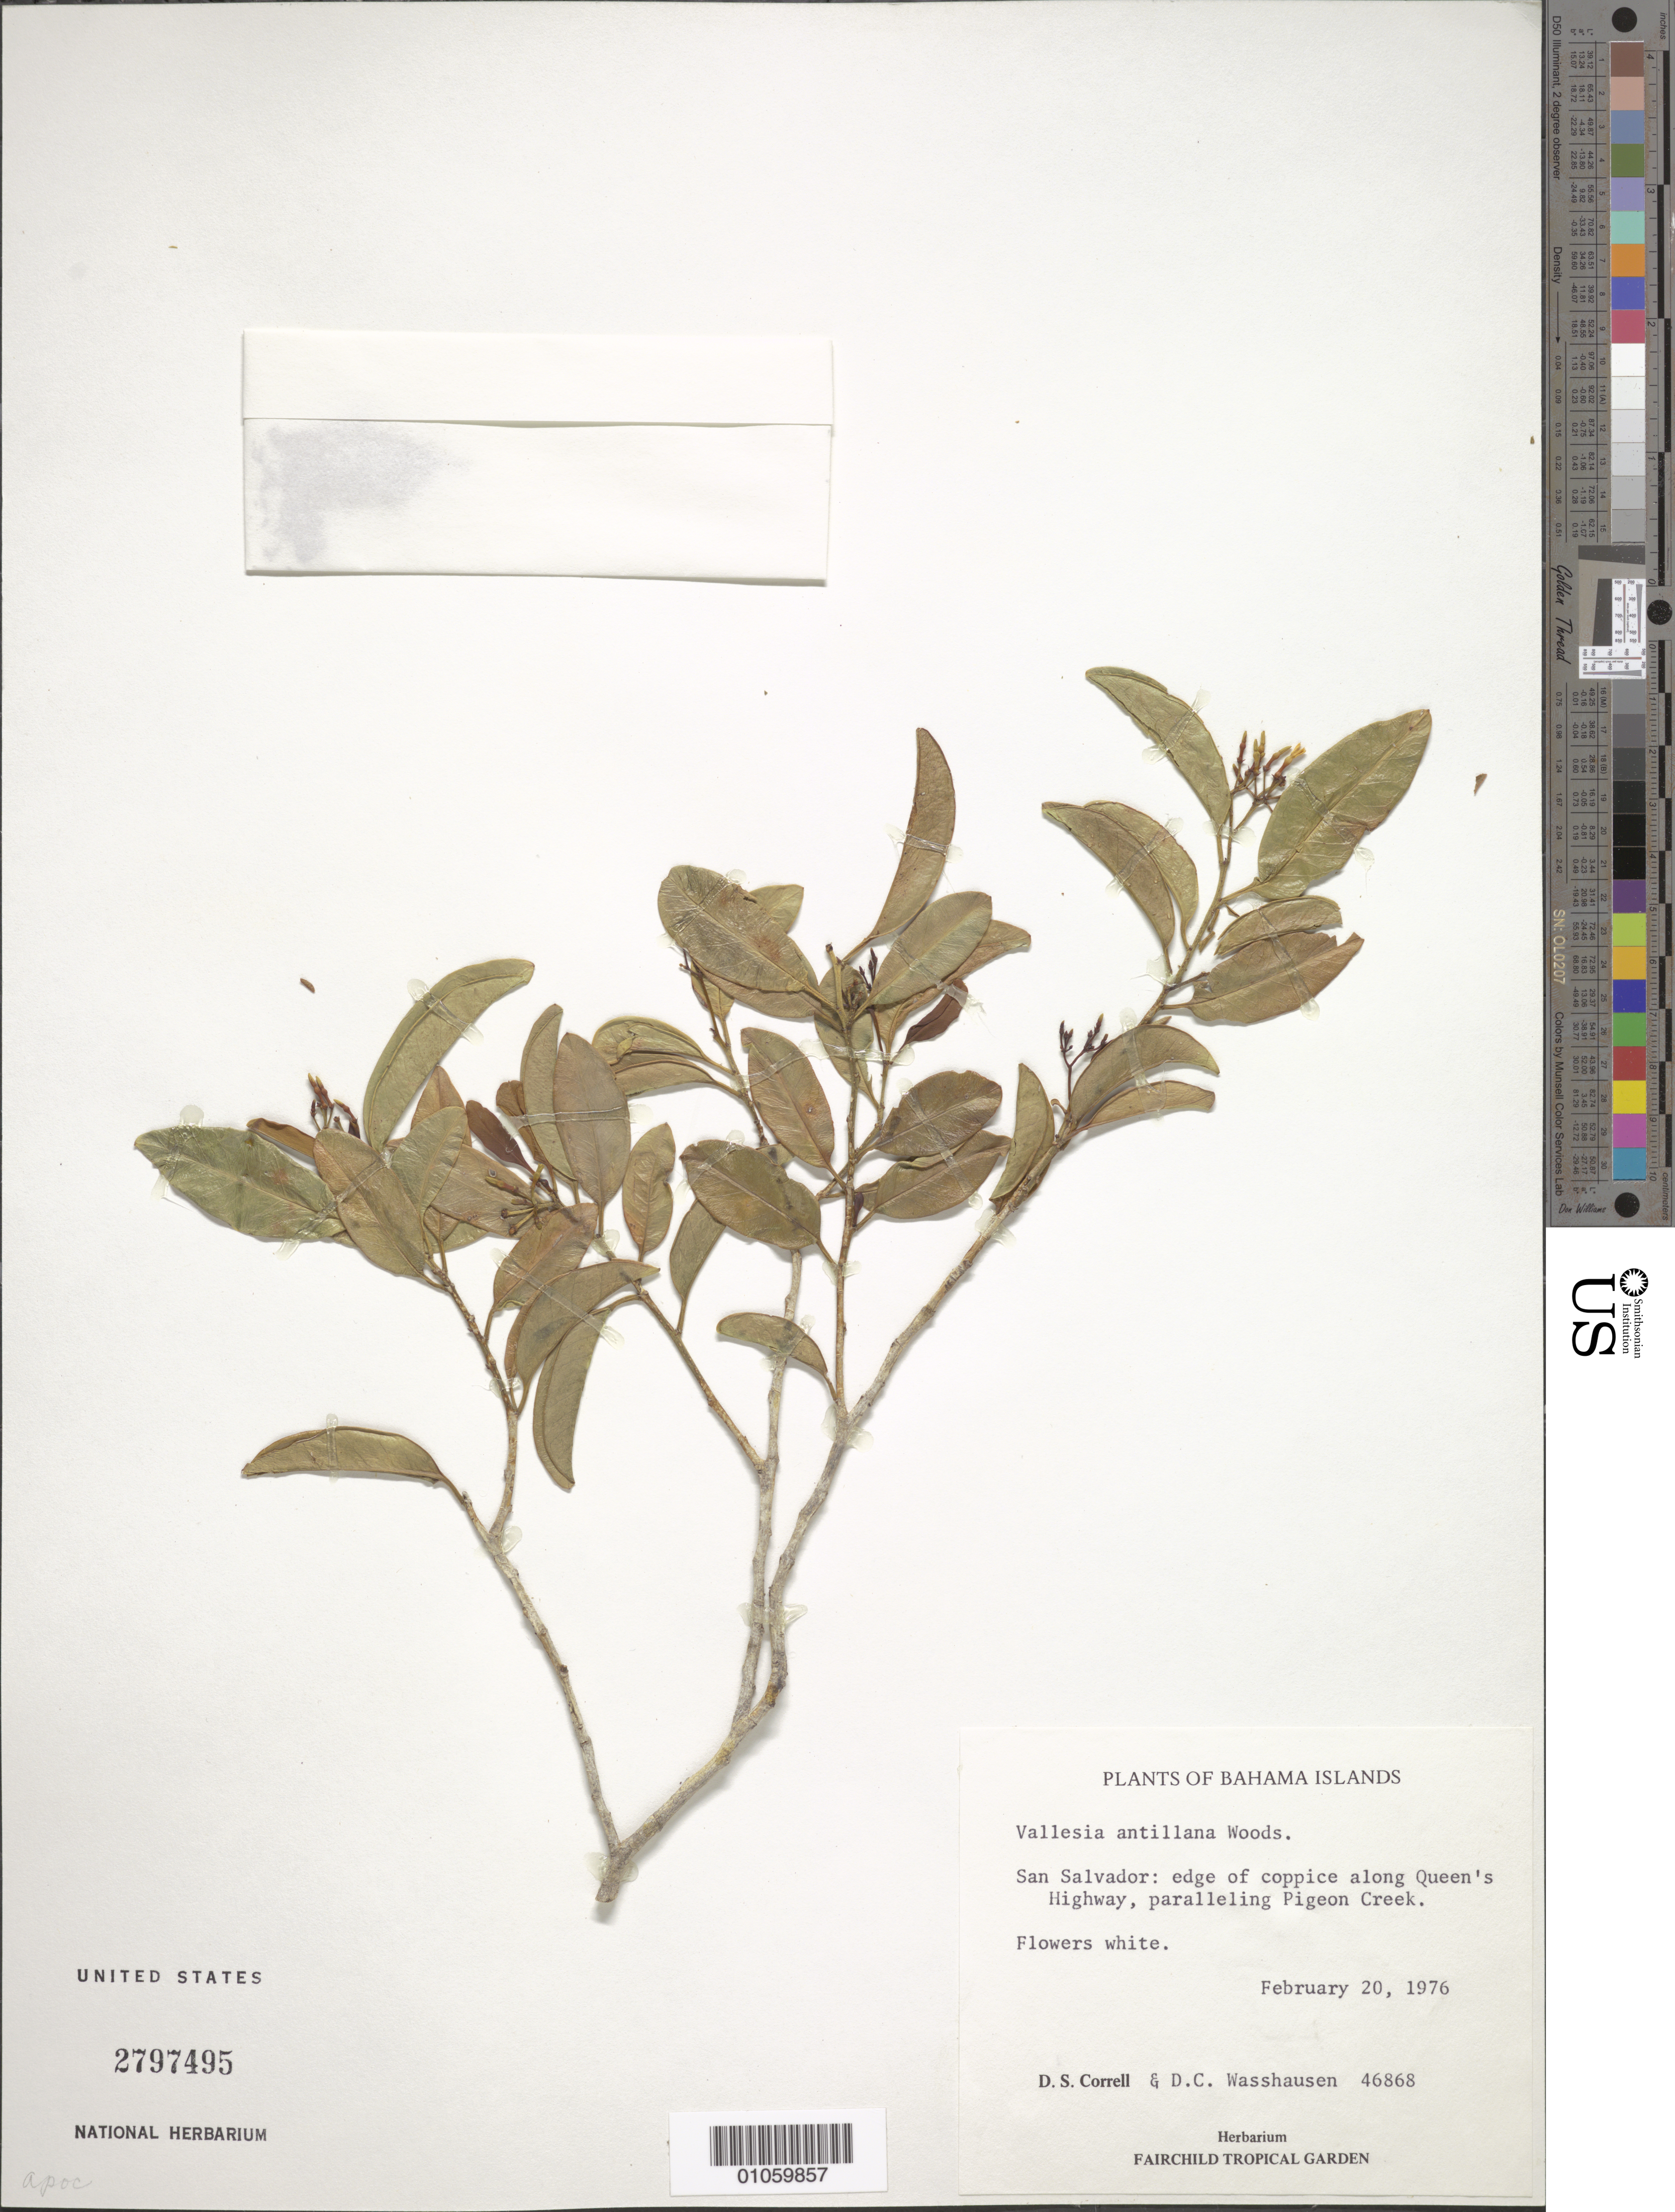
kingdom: Plantae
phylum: Tracheophyta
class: Magnoliopsida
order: Gentianales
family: Apocynaceae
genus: Vallesia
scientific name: Vallesia antillana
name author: Woodson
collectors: D. S. Correll & D. C. Wasshausen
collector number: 46868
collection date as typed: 20 Feb 1976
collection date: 1976-02-20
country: Bahamas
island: San Salvador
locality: Along Queen's Highway, paralleling Pigeon Creek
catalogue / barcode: US 2797495